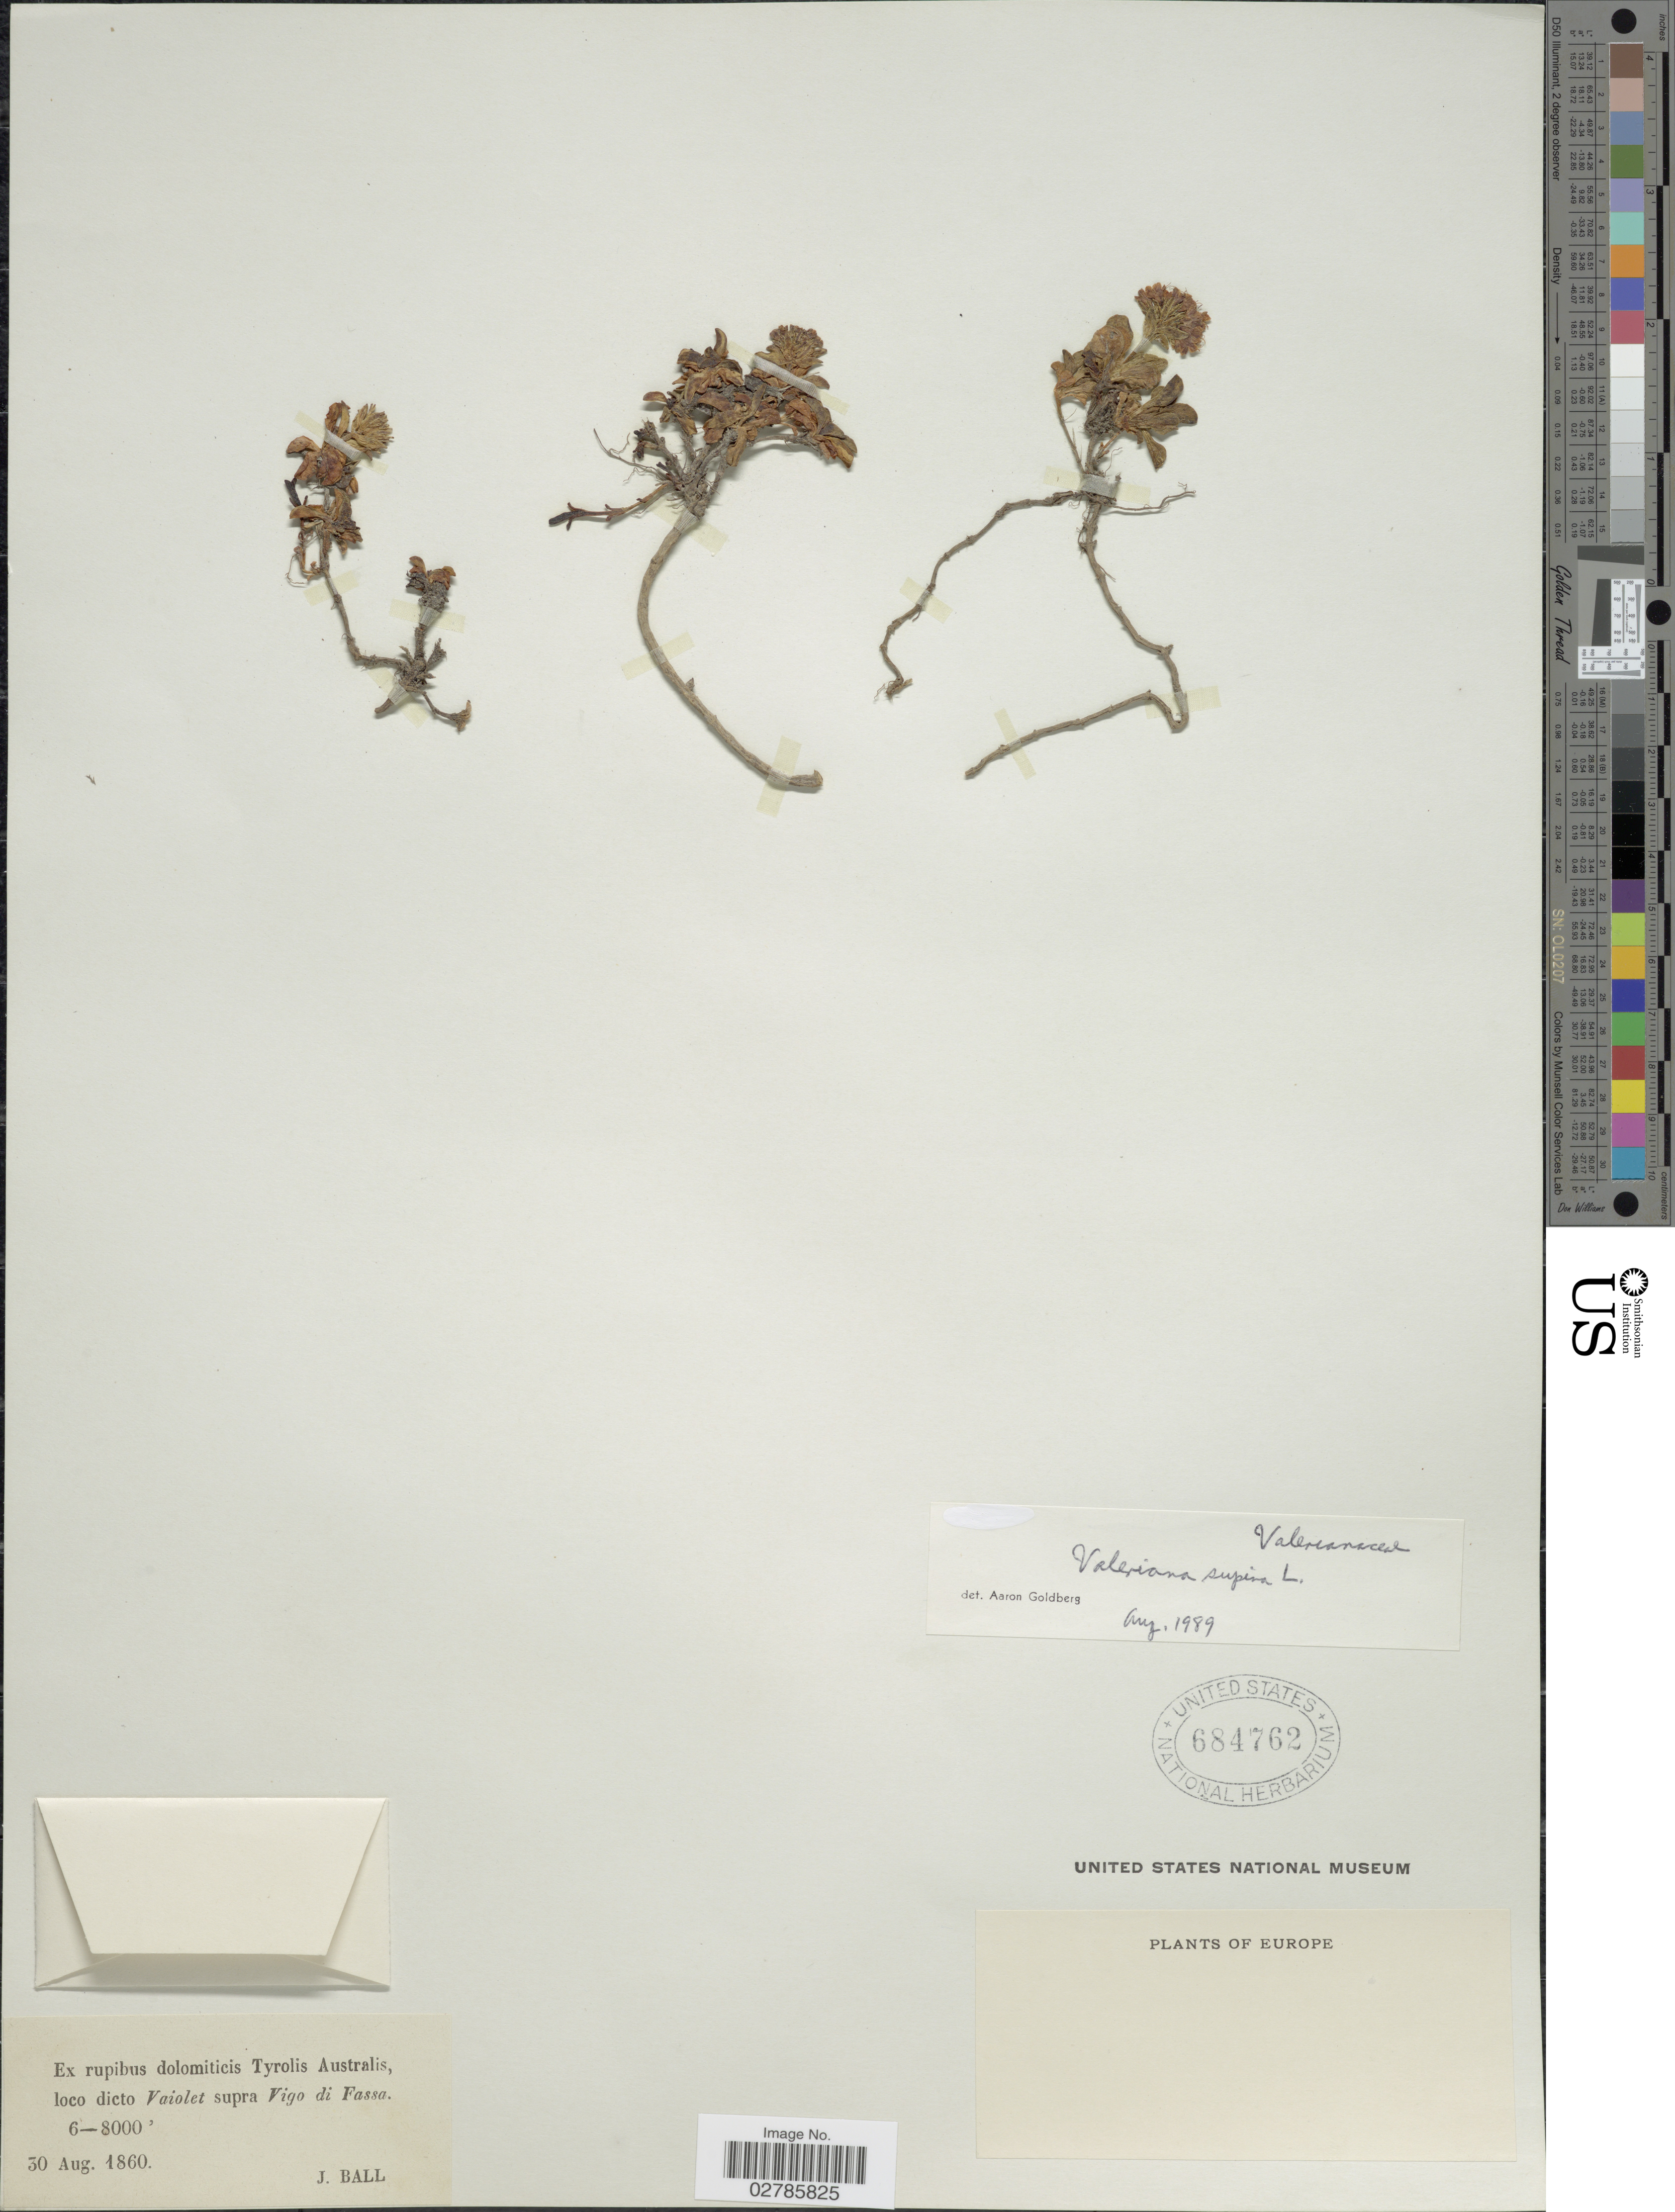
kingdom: Plantae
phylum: Tracheophyta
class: Magnoliopsida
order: Dipsacales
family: Caprifoliaceae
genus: Valeriana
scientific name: Valeriana supina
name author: Ard.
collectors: J. Ball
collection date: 1860-08-30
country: Austria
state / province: Tirol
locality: Europe. Ex rupibus dolomiticis Tyrolis Australis, loco dicto Vaiolet supra Vigo di Fassa.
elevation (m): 1829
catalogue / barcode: US 684762